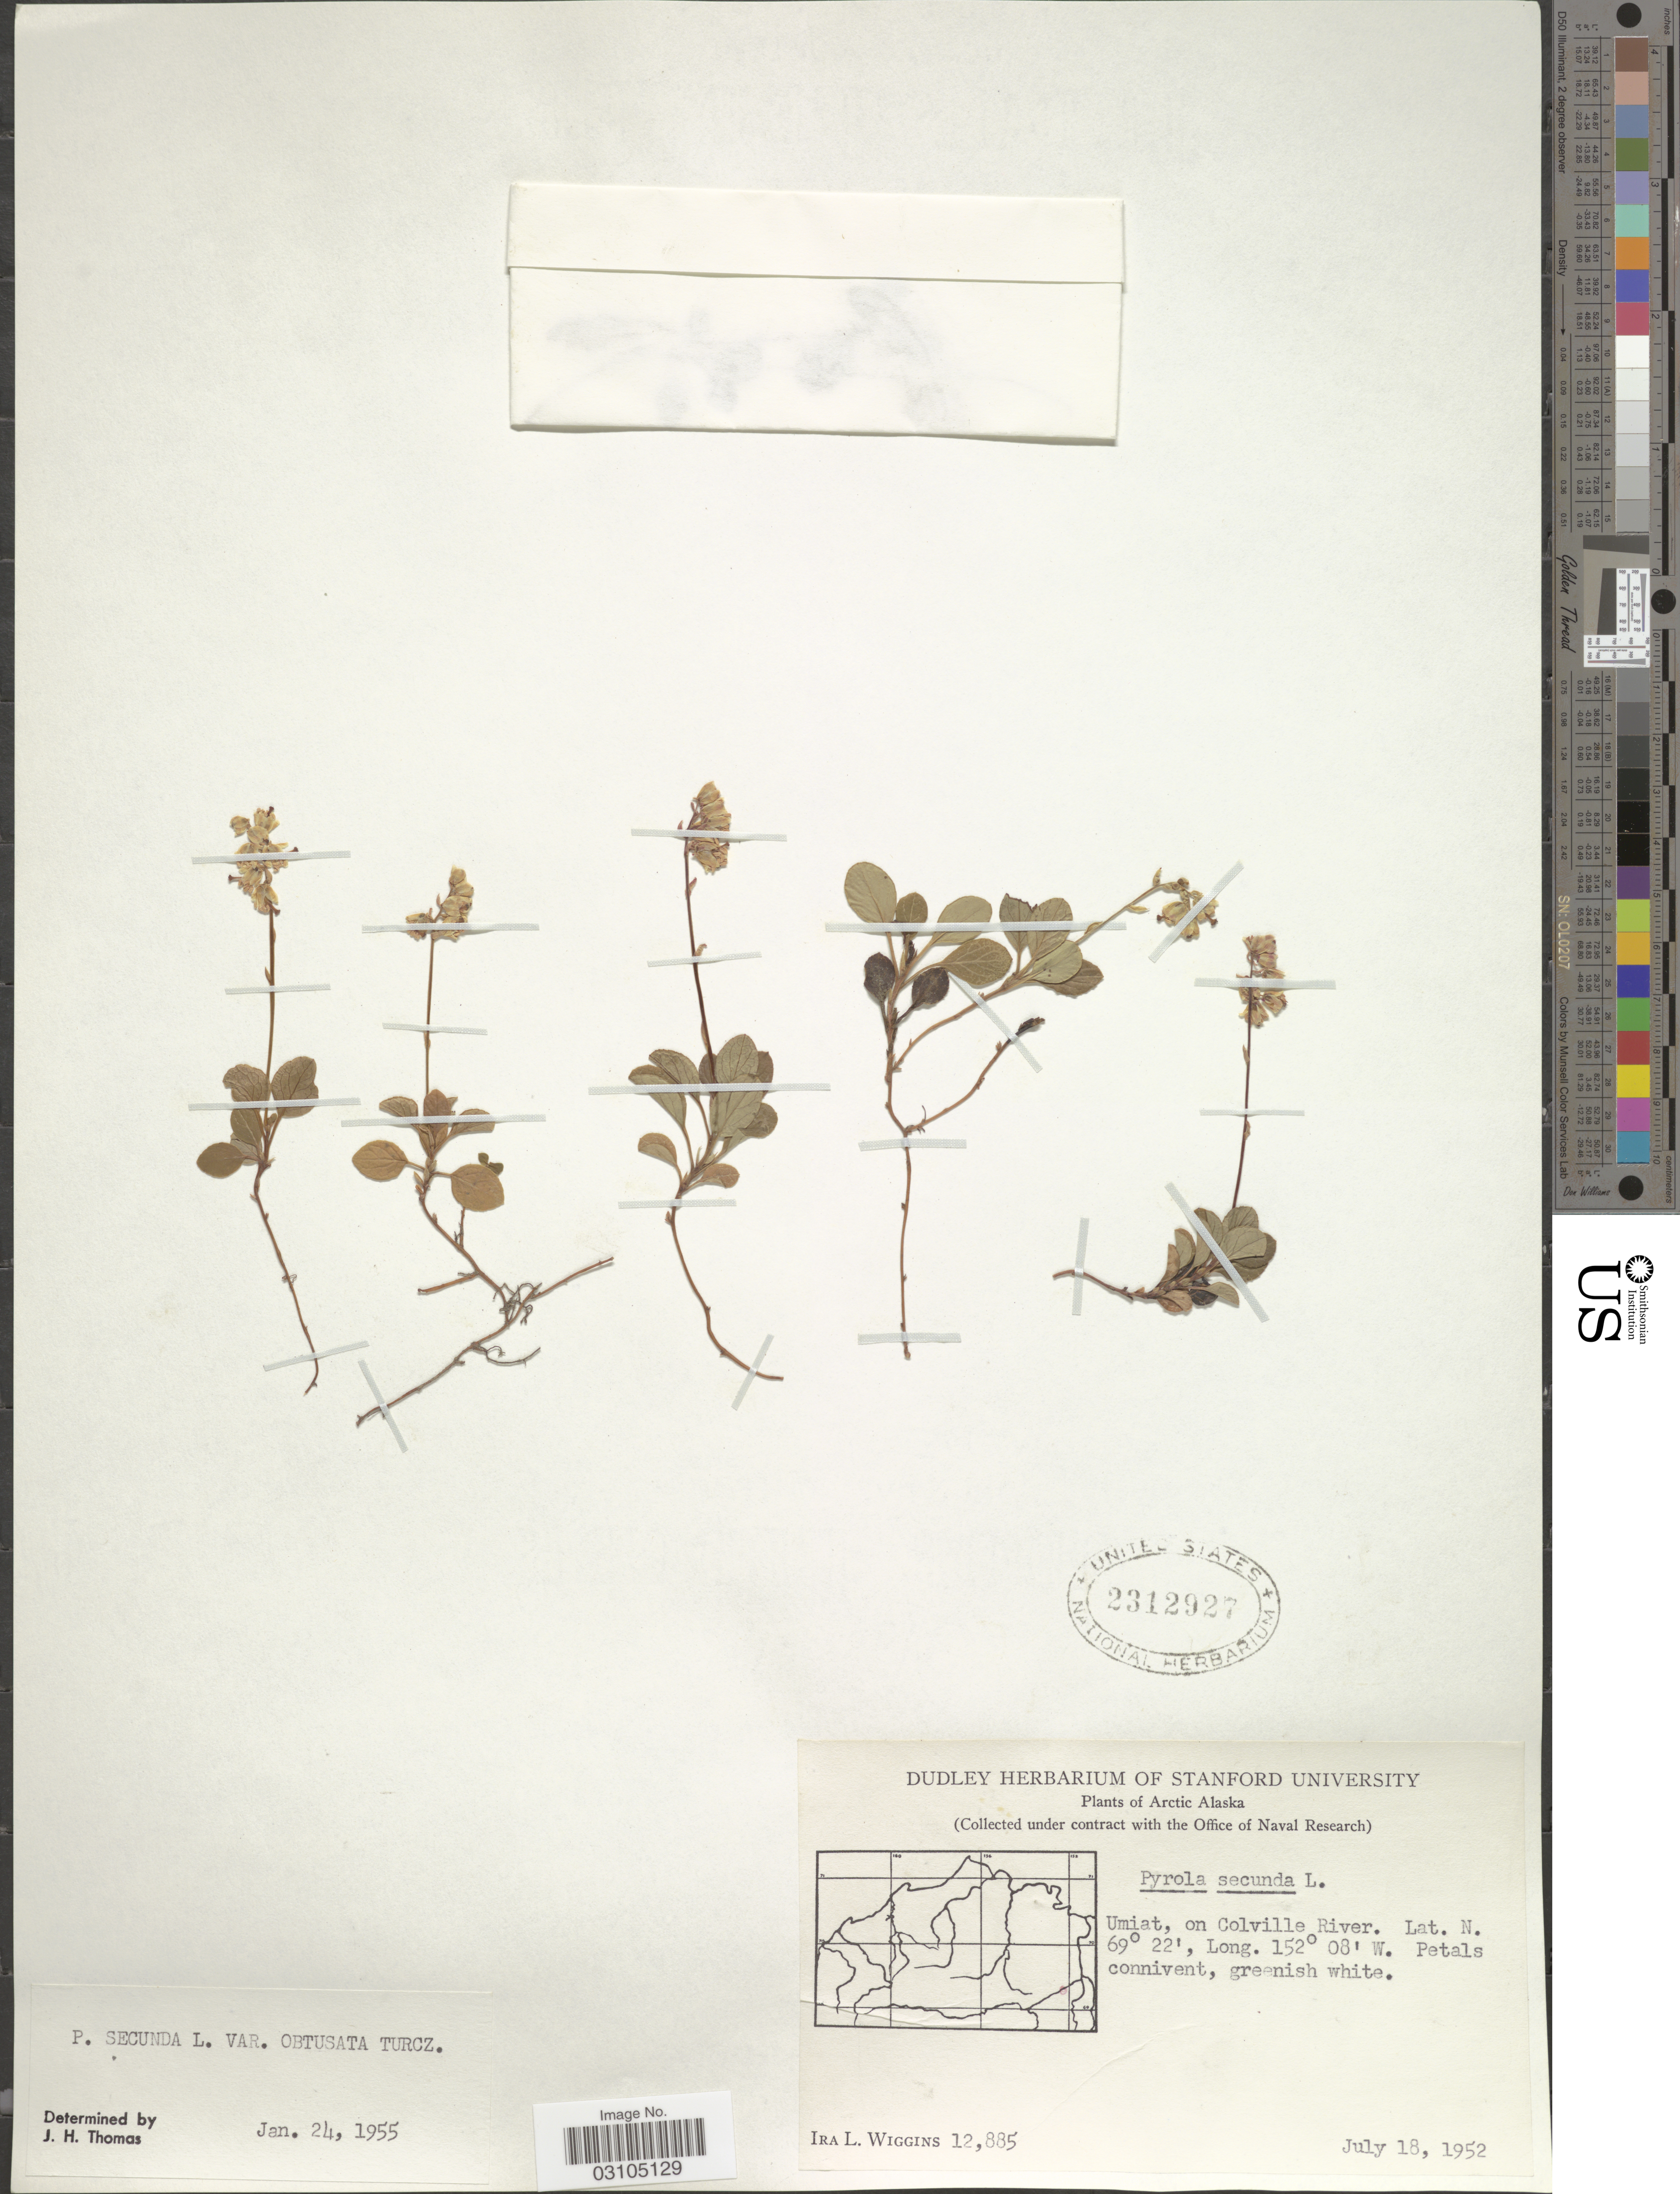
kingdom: Plantae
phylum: Tracheophyta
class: Magnoliopsida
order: Ericales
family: Ericaceae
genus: Orthilia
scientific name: Orthilia secunda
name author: (L.) House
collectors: I. L. Wiggins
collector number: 12885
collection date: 1952-07-18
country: United States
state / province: Alaska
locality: Arctic Alaska. Umiat, on Colville River.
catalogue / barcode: US 2312927